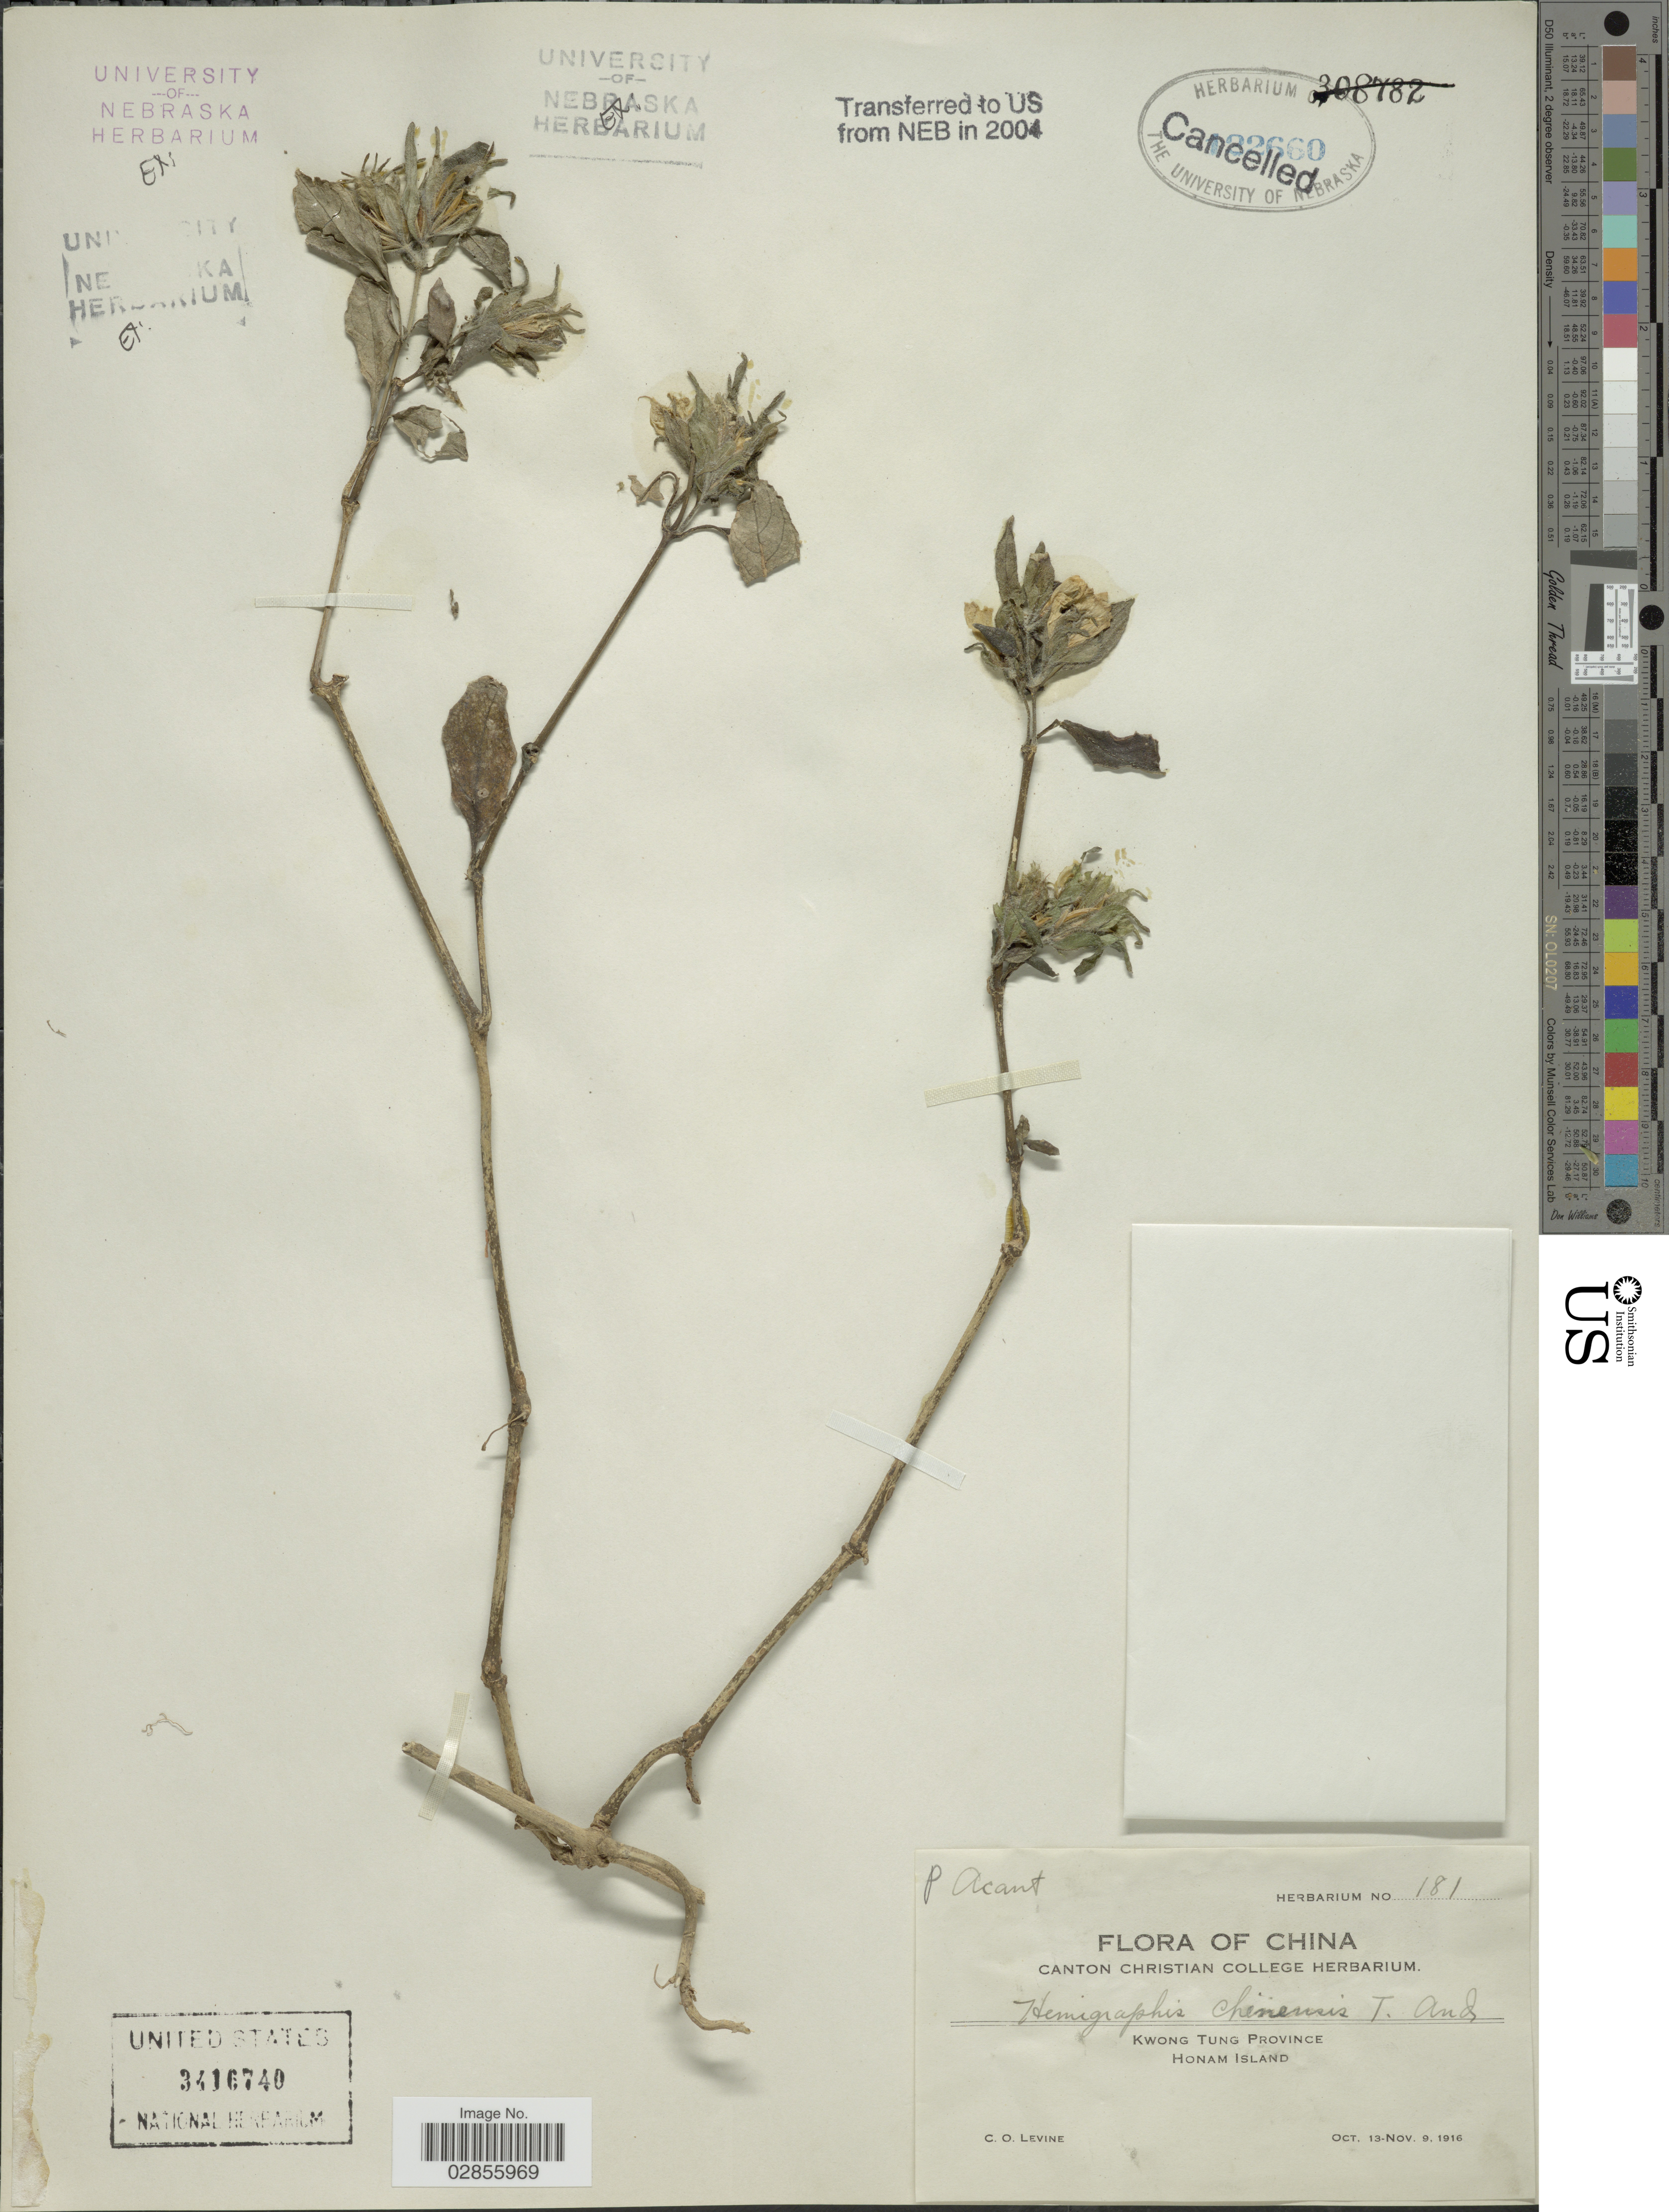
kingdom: Plantae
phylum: Tracheophyta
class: Magnoliopsida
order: Lamiales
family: Acanthaceae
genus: Hemigraphis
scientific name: Hemigraphis chinensis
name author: (Nees) T. Anderson ex Hemsl.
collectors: C. O. Levine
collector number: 181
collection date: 1916-10-13/1916-11-09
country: China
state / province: Guangdong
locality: Kwong Tung Province. Honam Island.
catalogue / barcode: US 3416740